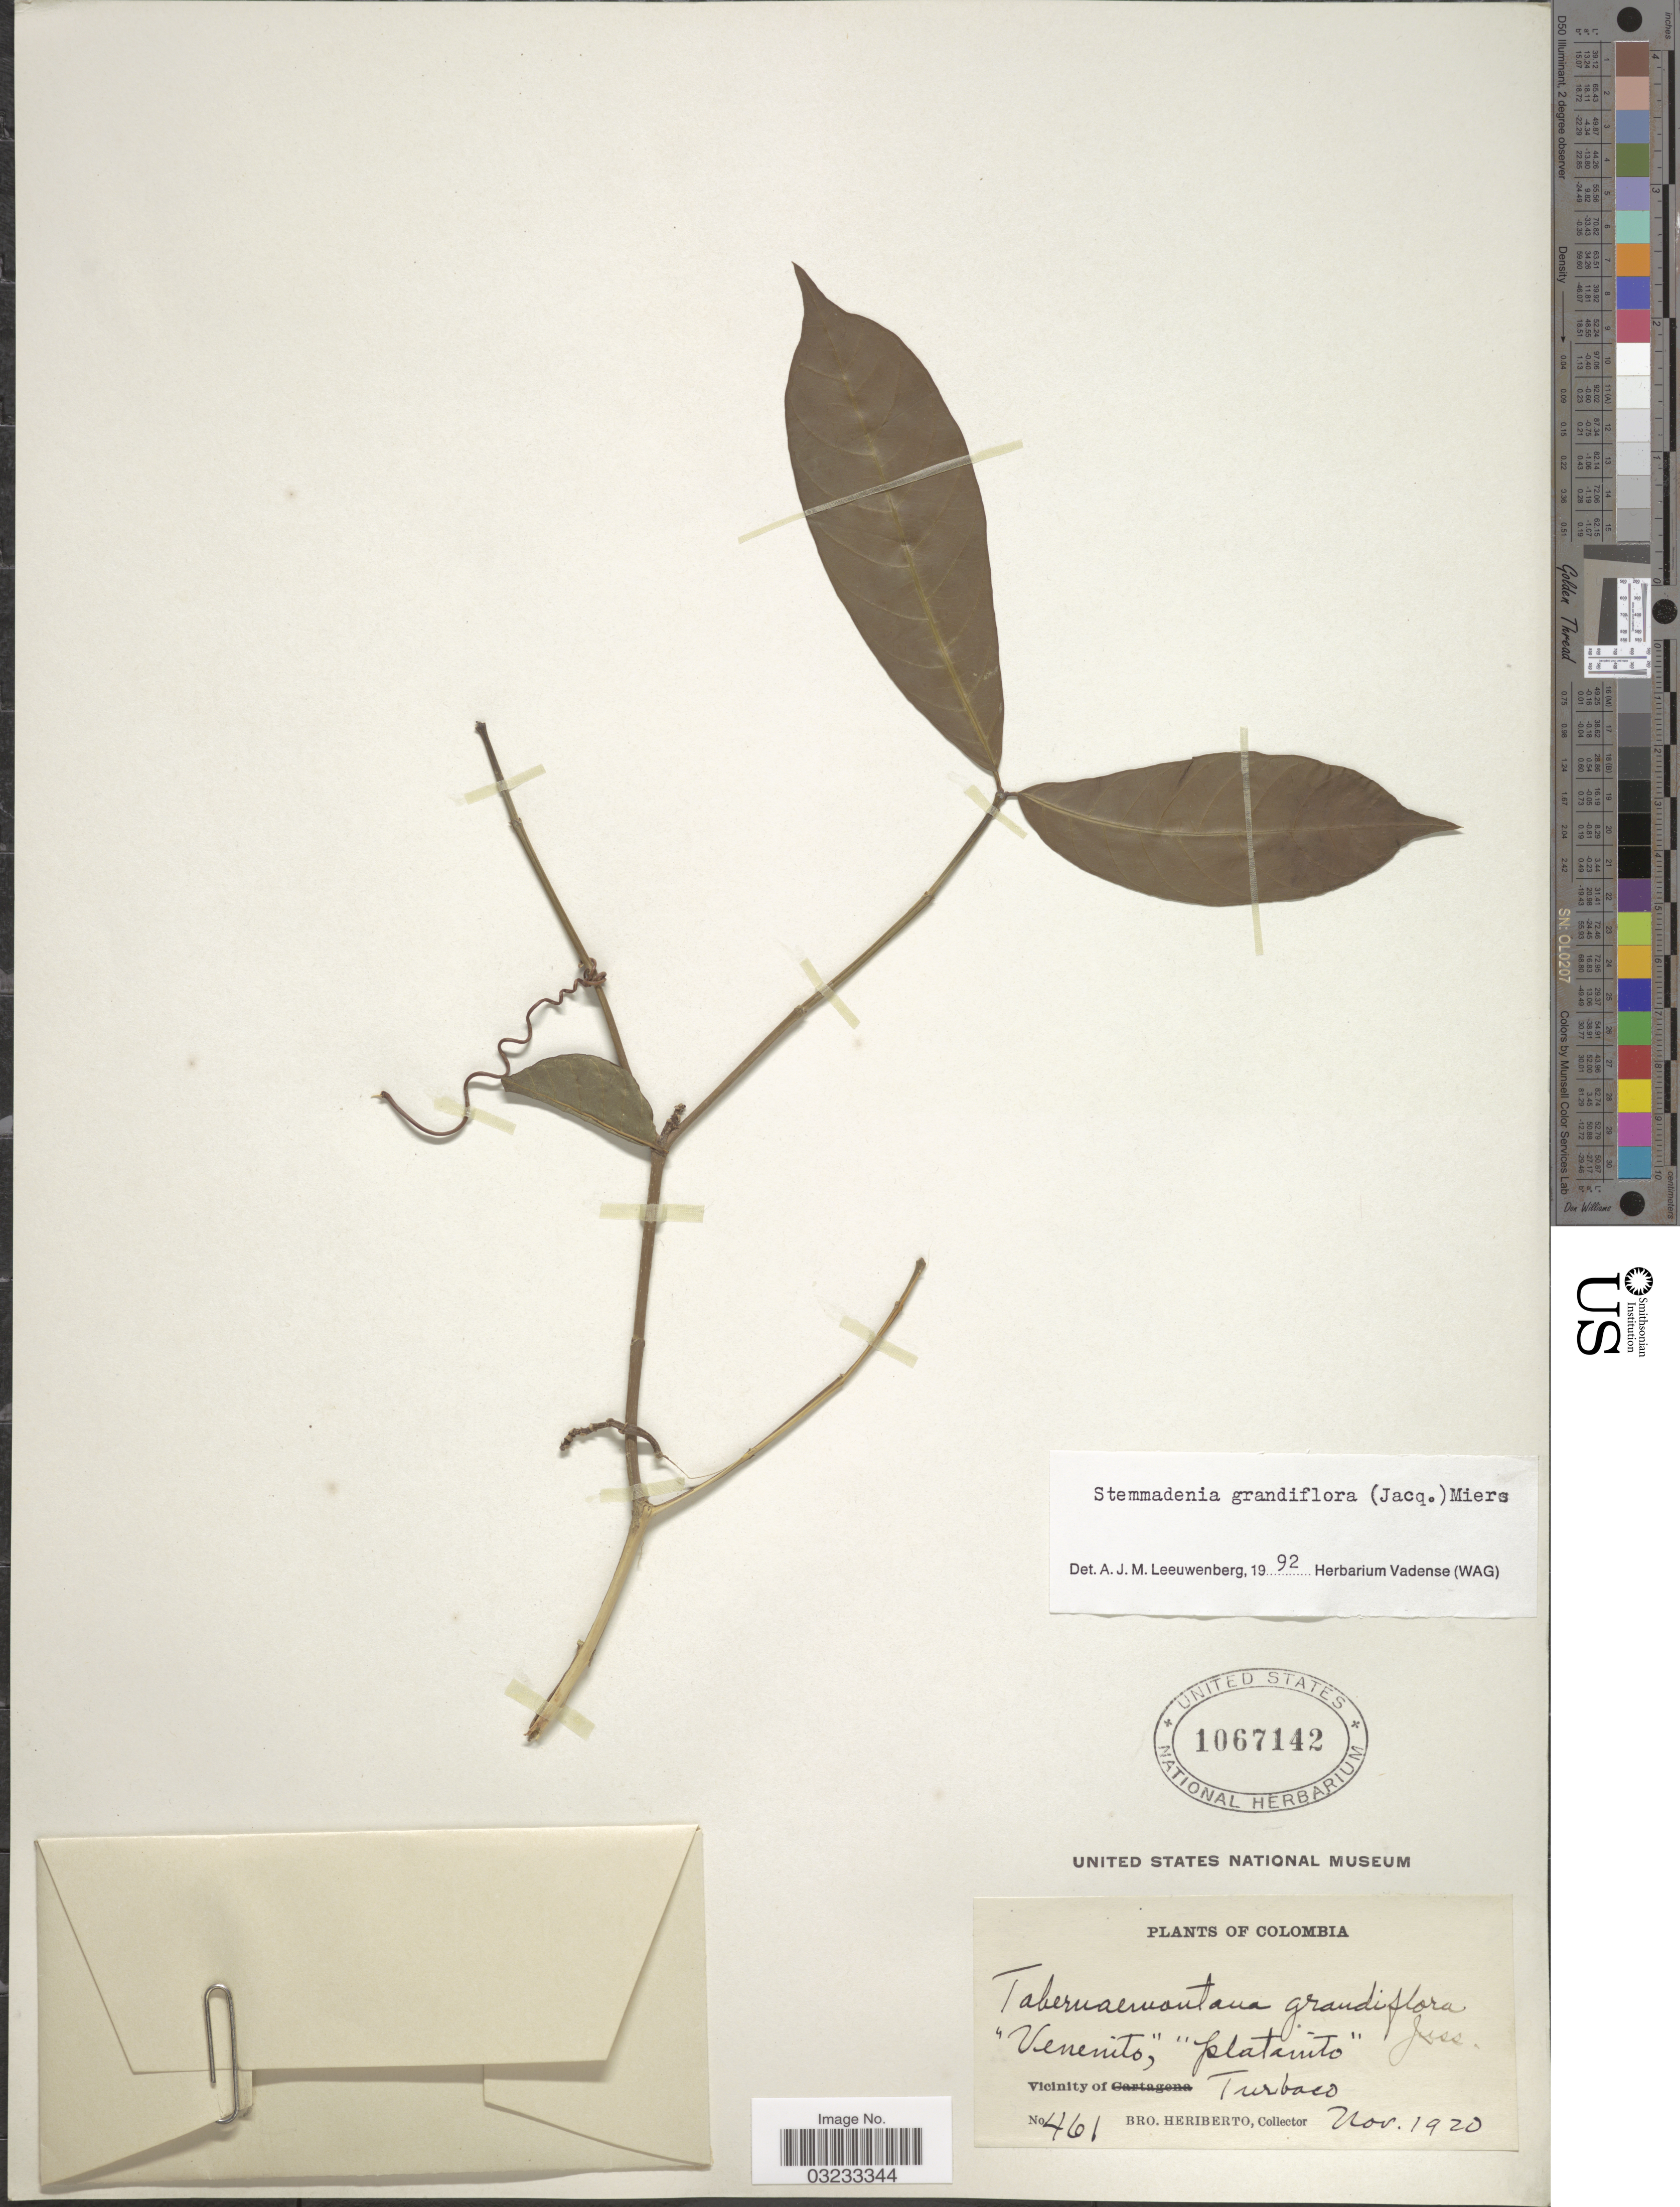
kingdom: Plantae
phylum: Tracheophyta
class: Magnoliopsida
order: Gentianales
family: Apocynaceae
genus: Stemmadenia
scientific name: Stemmadenia grandiflora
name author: (Jacq.) Miers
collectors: B. Heriberto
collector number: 461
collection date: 1920-11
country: Colombia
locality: Vicinity of Turbaco.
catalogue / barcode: US 1067142